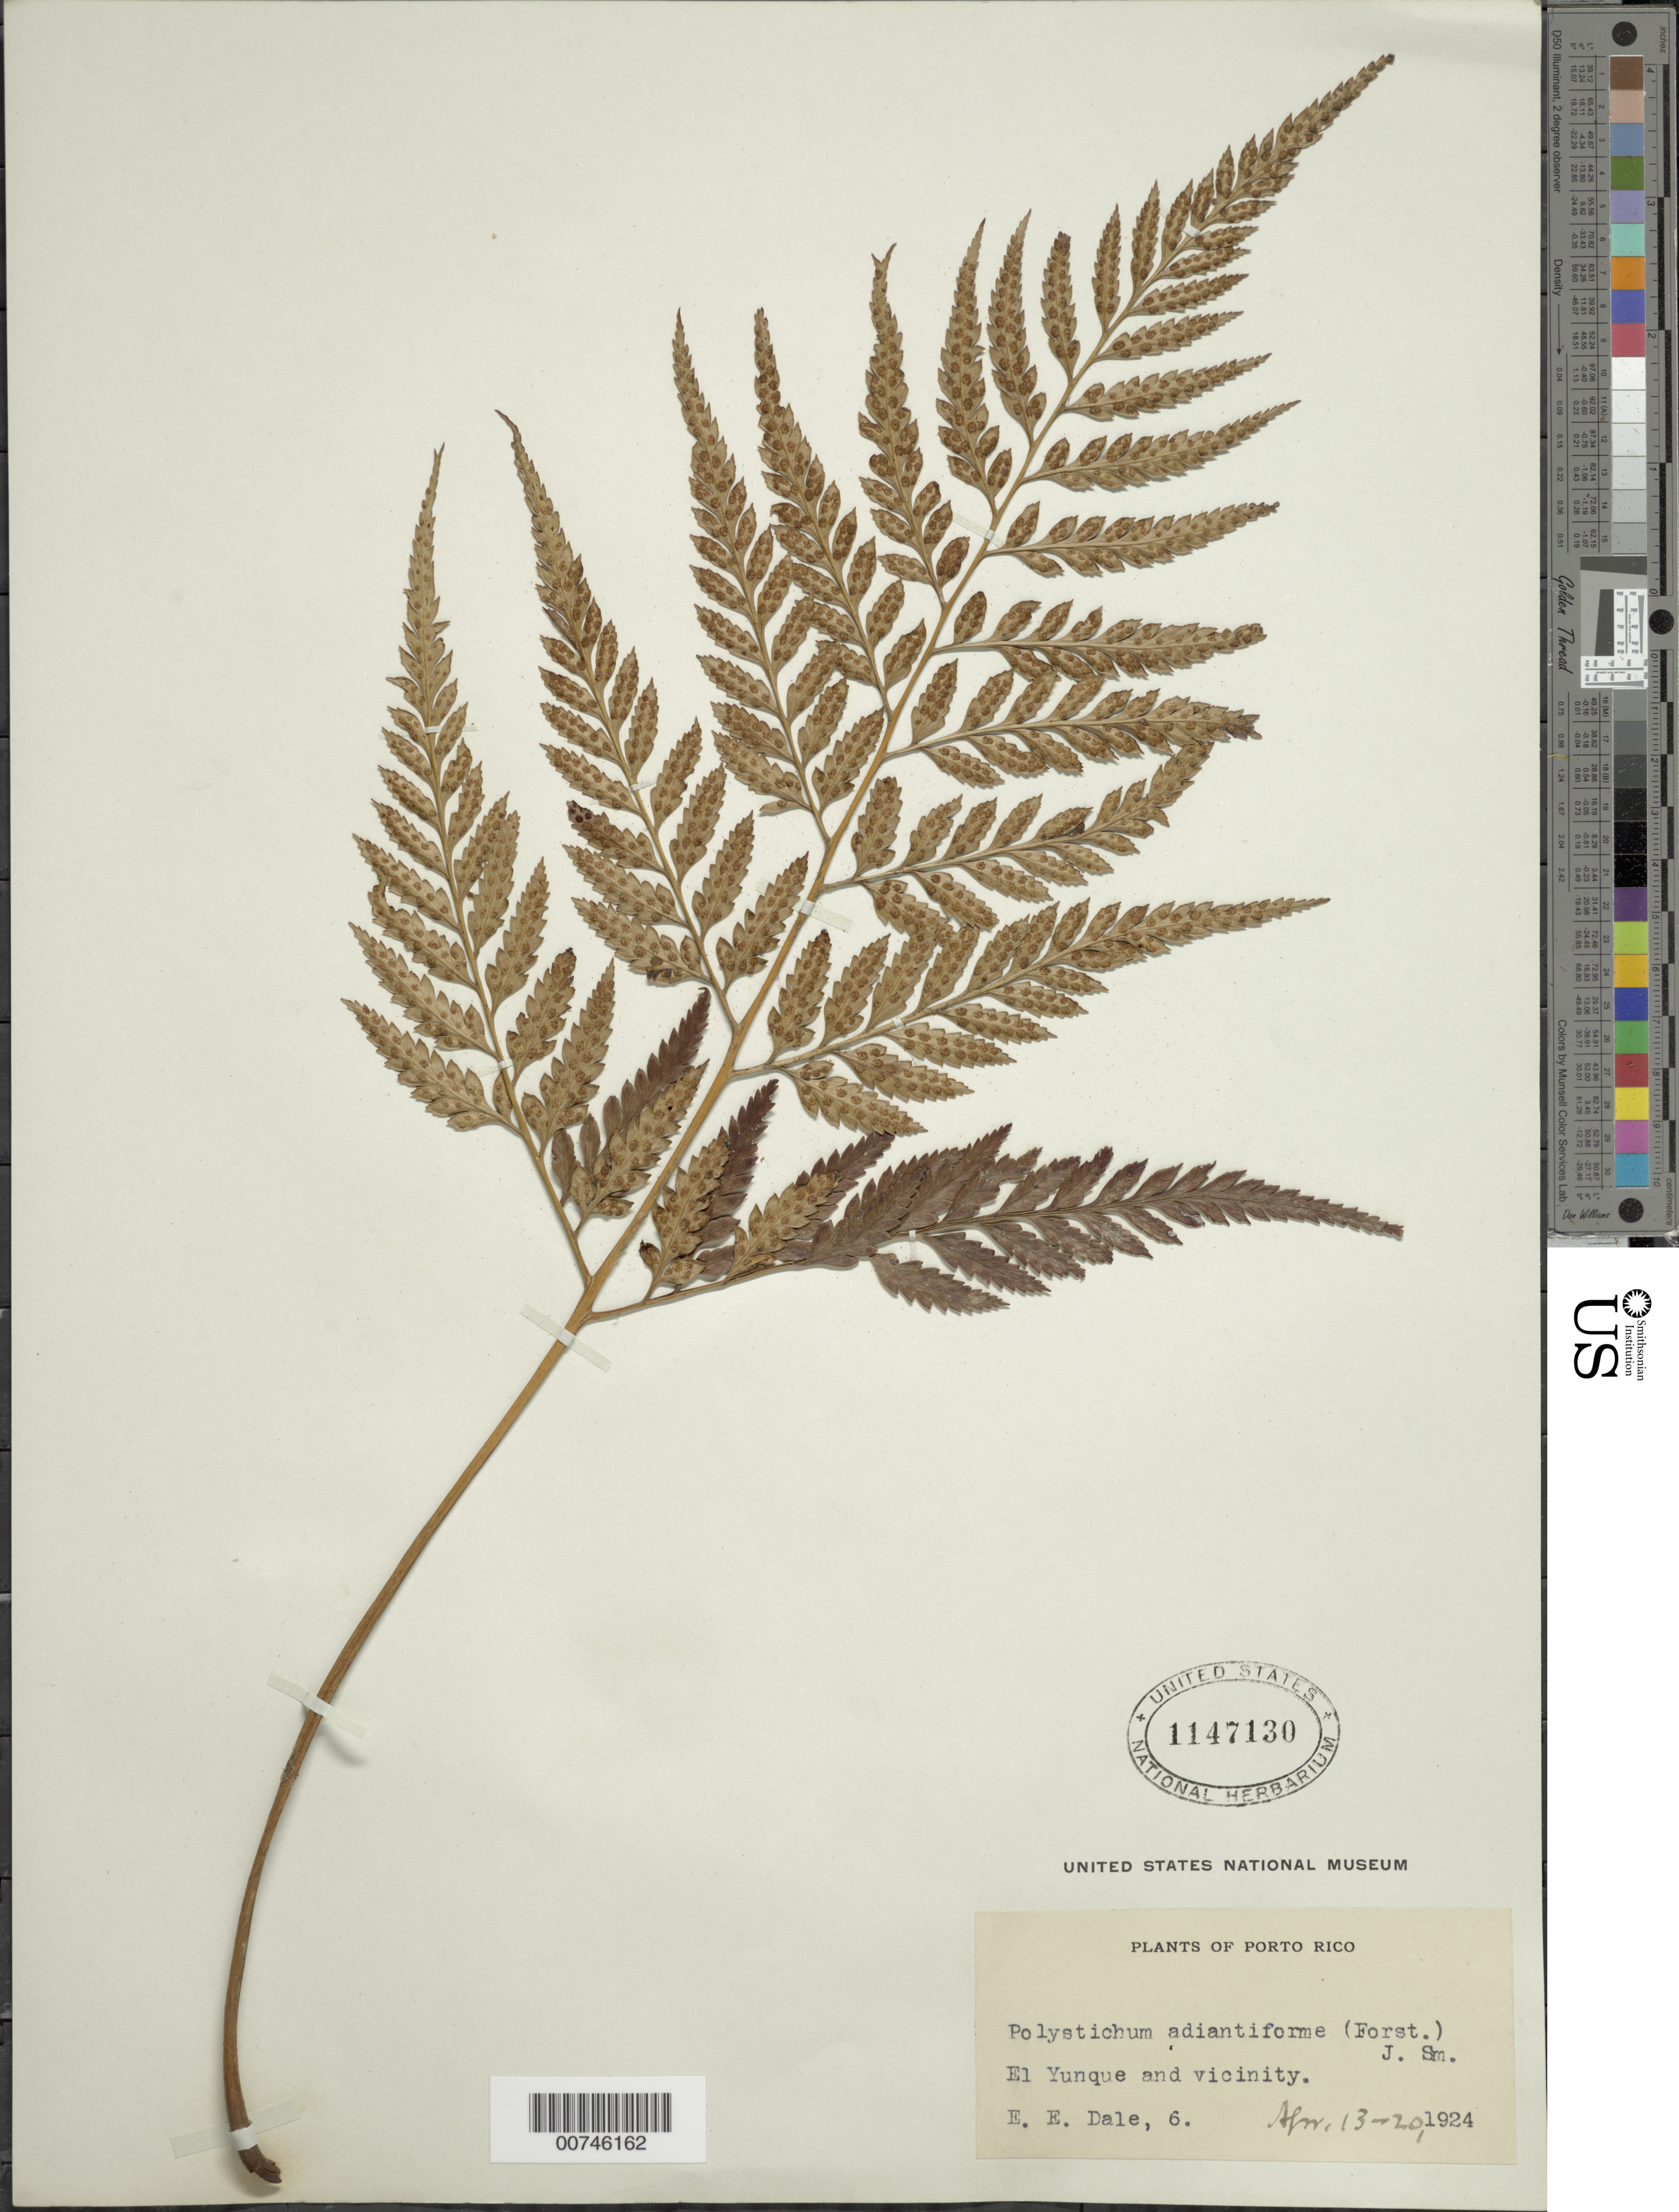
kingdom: Plantae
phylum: Tracheophyta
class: Polypodiopsida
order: Polypodiales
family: Dryopteridaceae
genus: Rumohra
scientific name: Rumohra adiantiformis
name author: (G. Forst.) Ching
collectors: E. Dale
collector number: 6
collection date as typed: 13 Apr 1924 to 20 Apr 1924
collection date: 1924-04-13/1924-04-20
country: Puerto Rico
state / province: Río Grande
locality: El Yunque and vicinity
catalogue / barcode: US 1147130